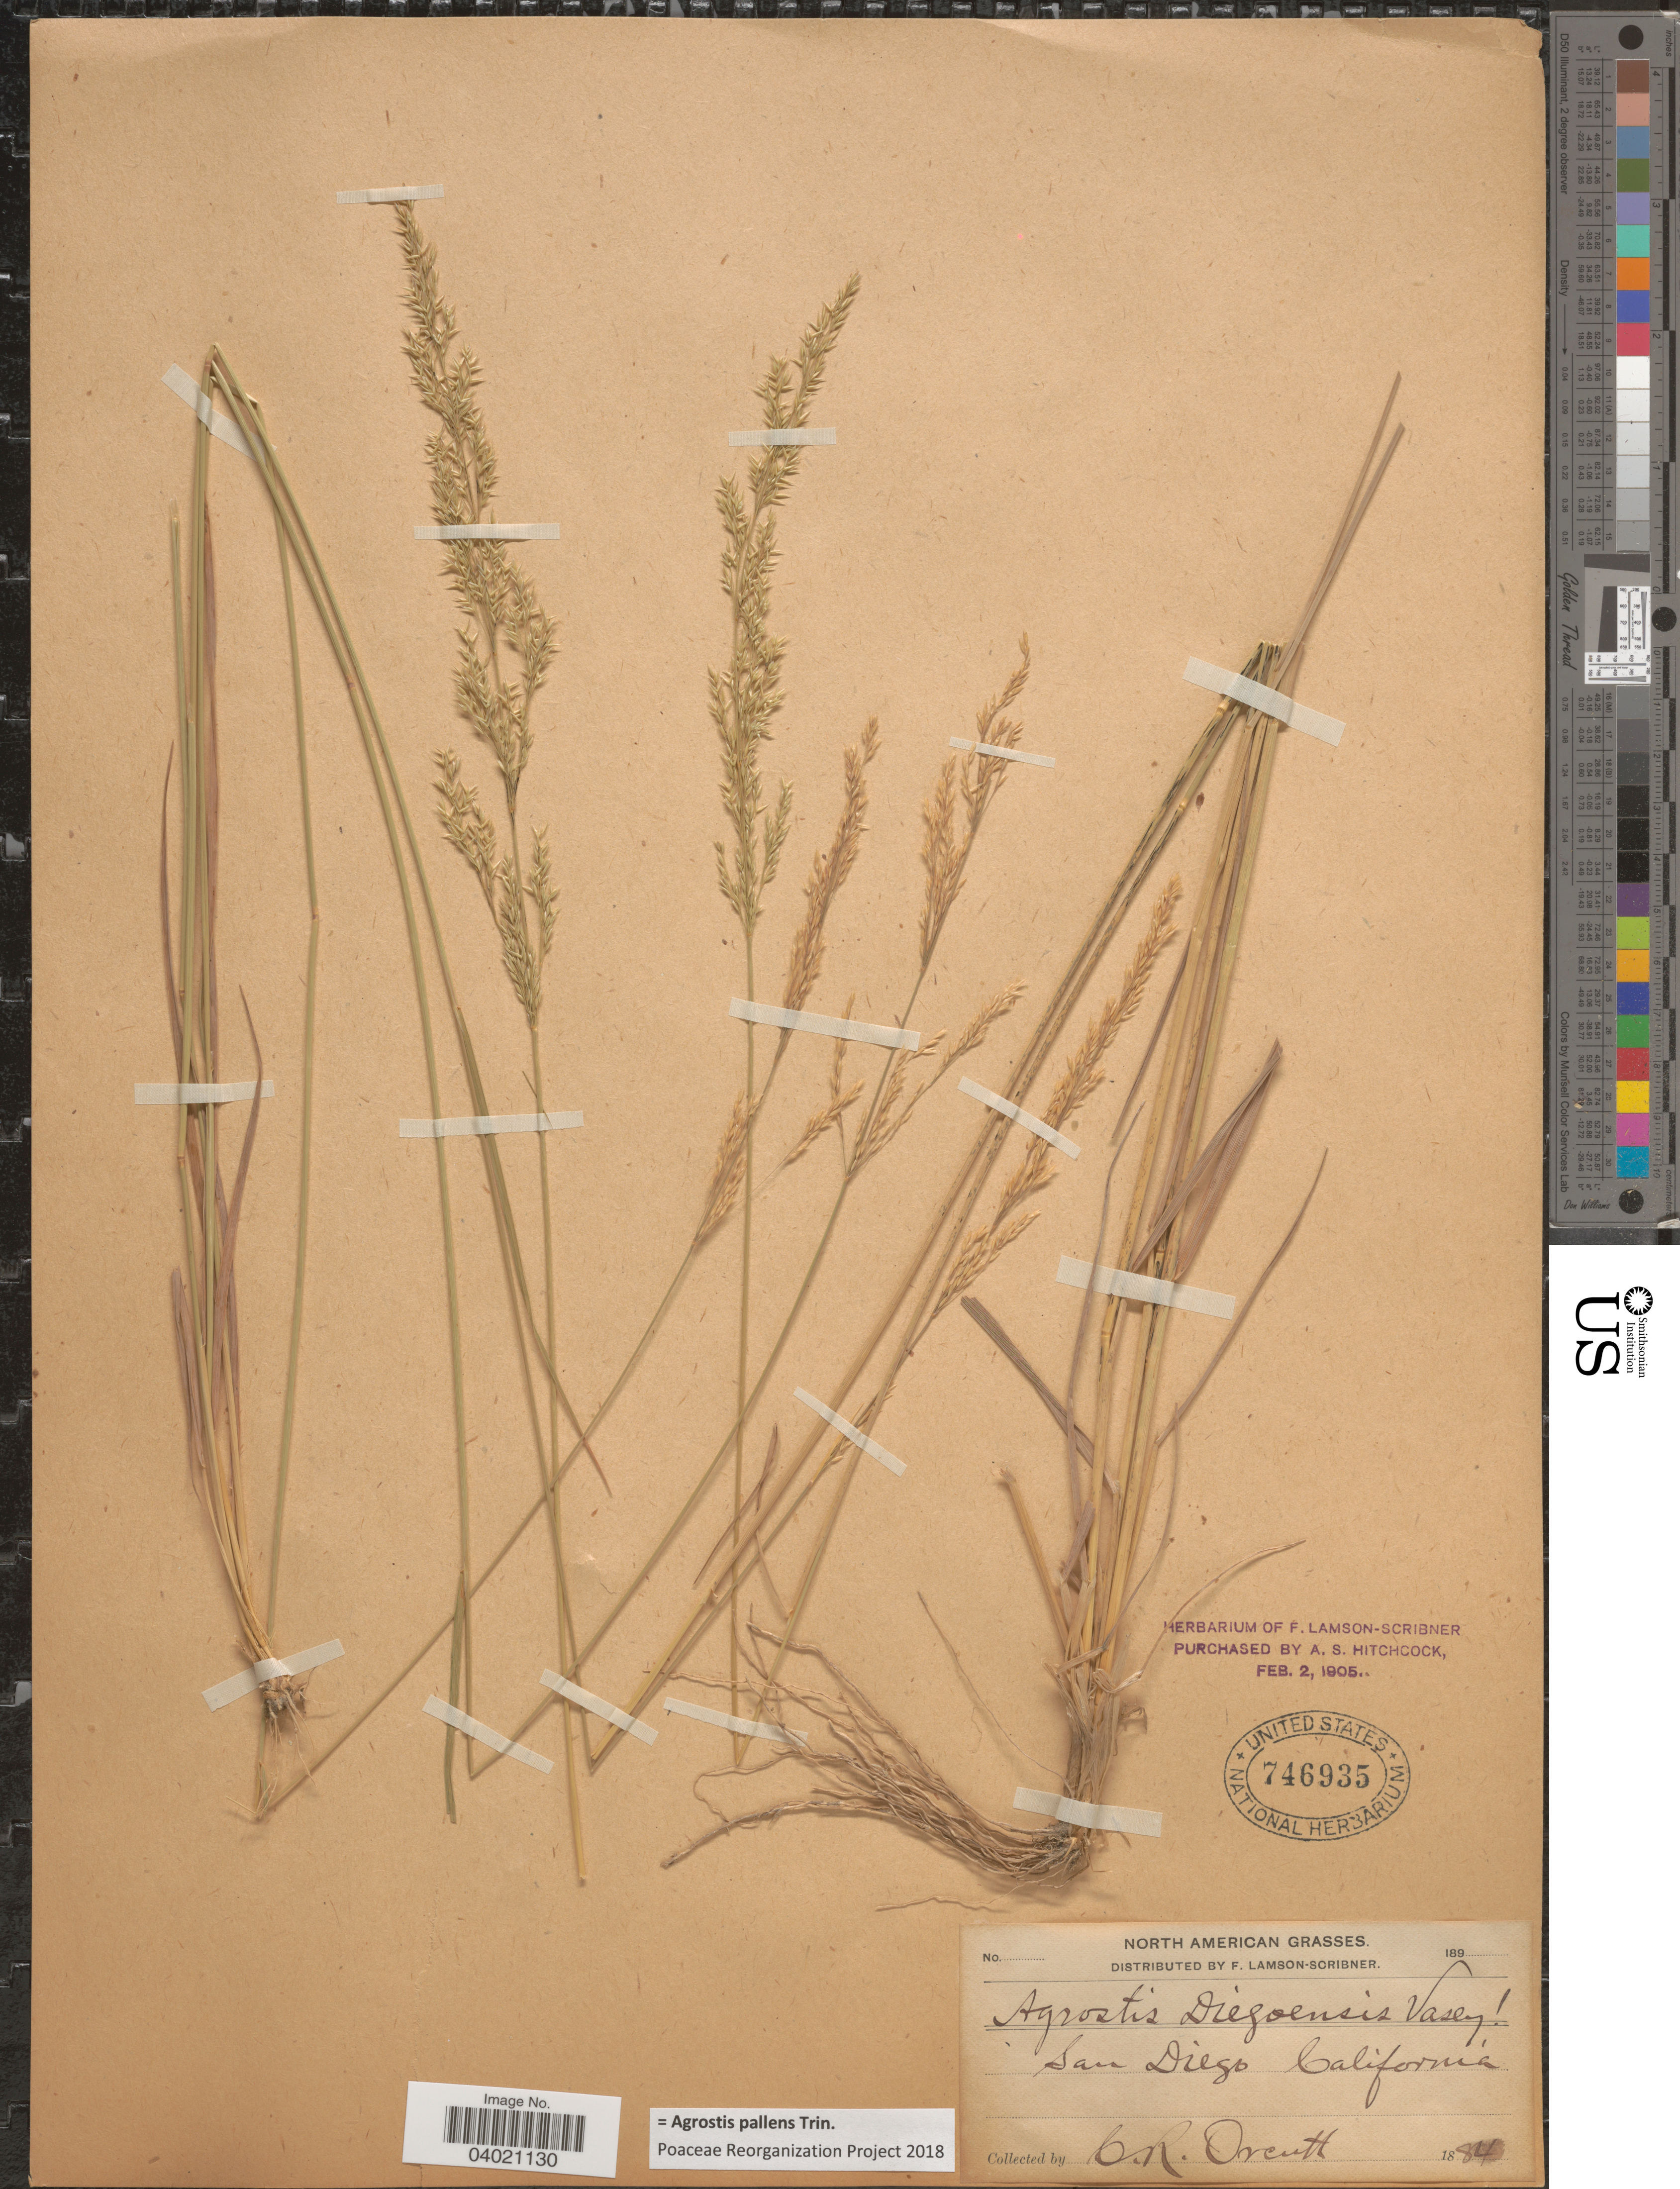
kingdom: Plantae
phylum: Tracheophyta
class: Liliopsida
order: Poales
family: Poaceae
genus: Agrostis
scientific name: Agrostis pallens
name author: Trin.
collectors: C. R. Orcutt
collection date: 1884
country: United States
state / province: California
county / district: San Diego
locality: San Diego.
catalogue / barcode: US 746935